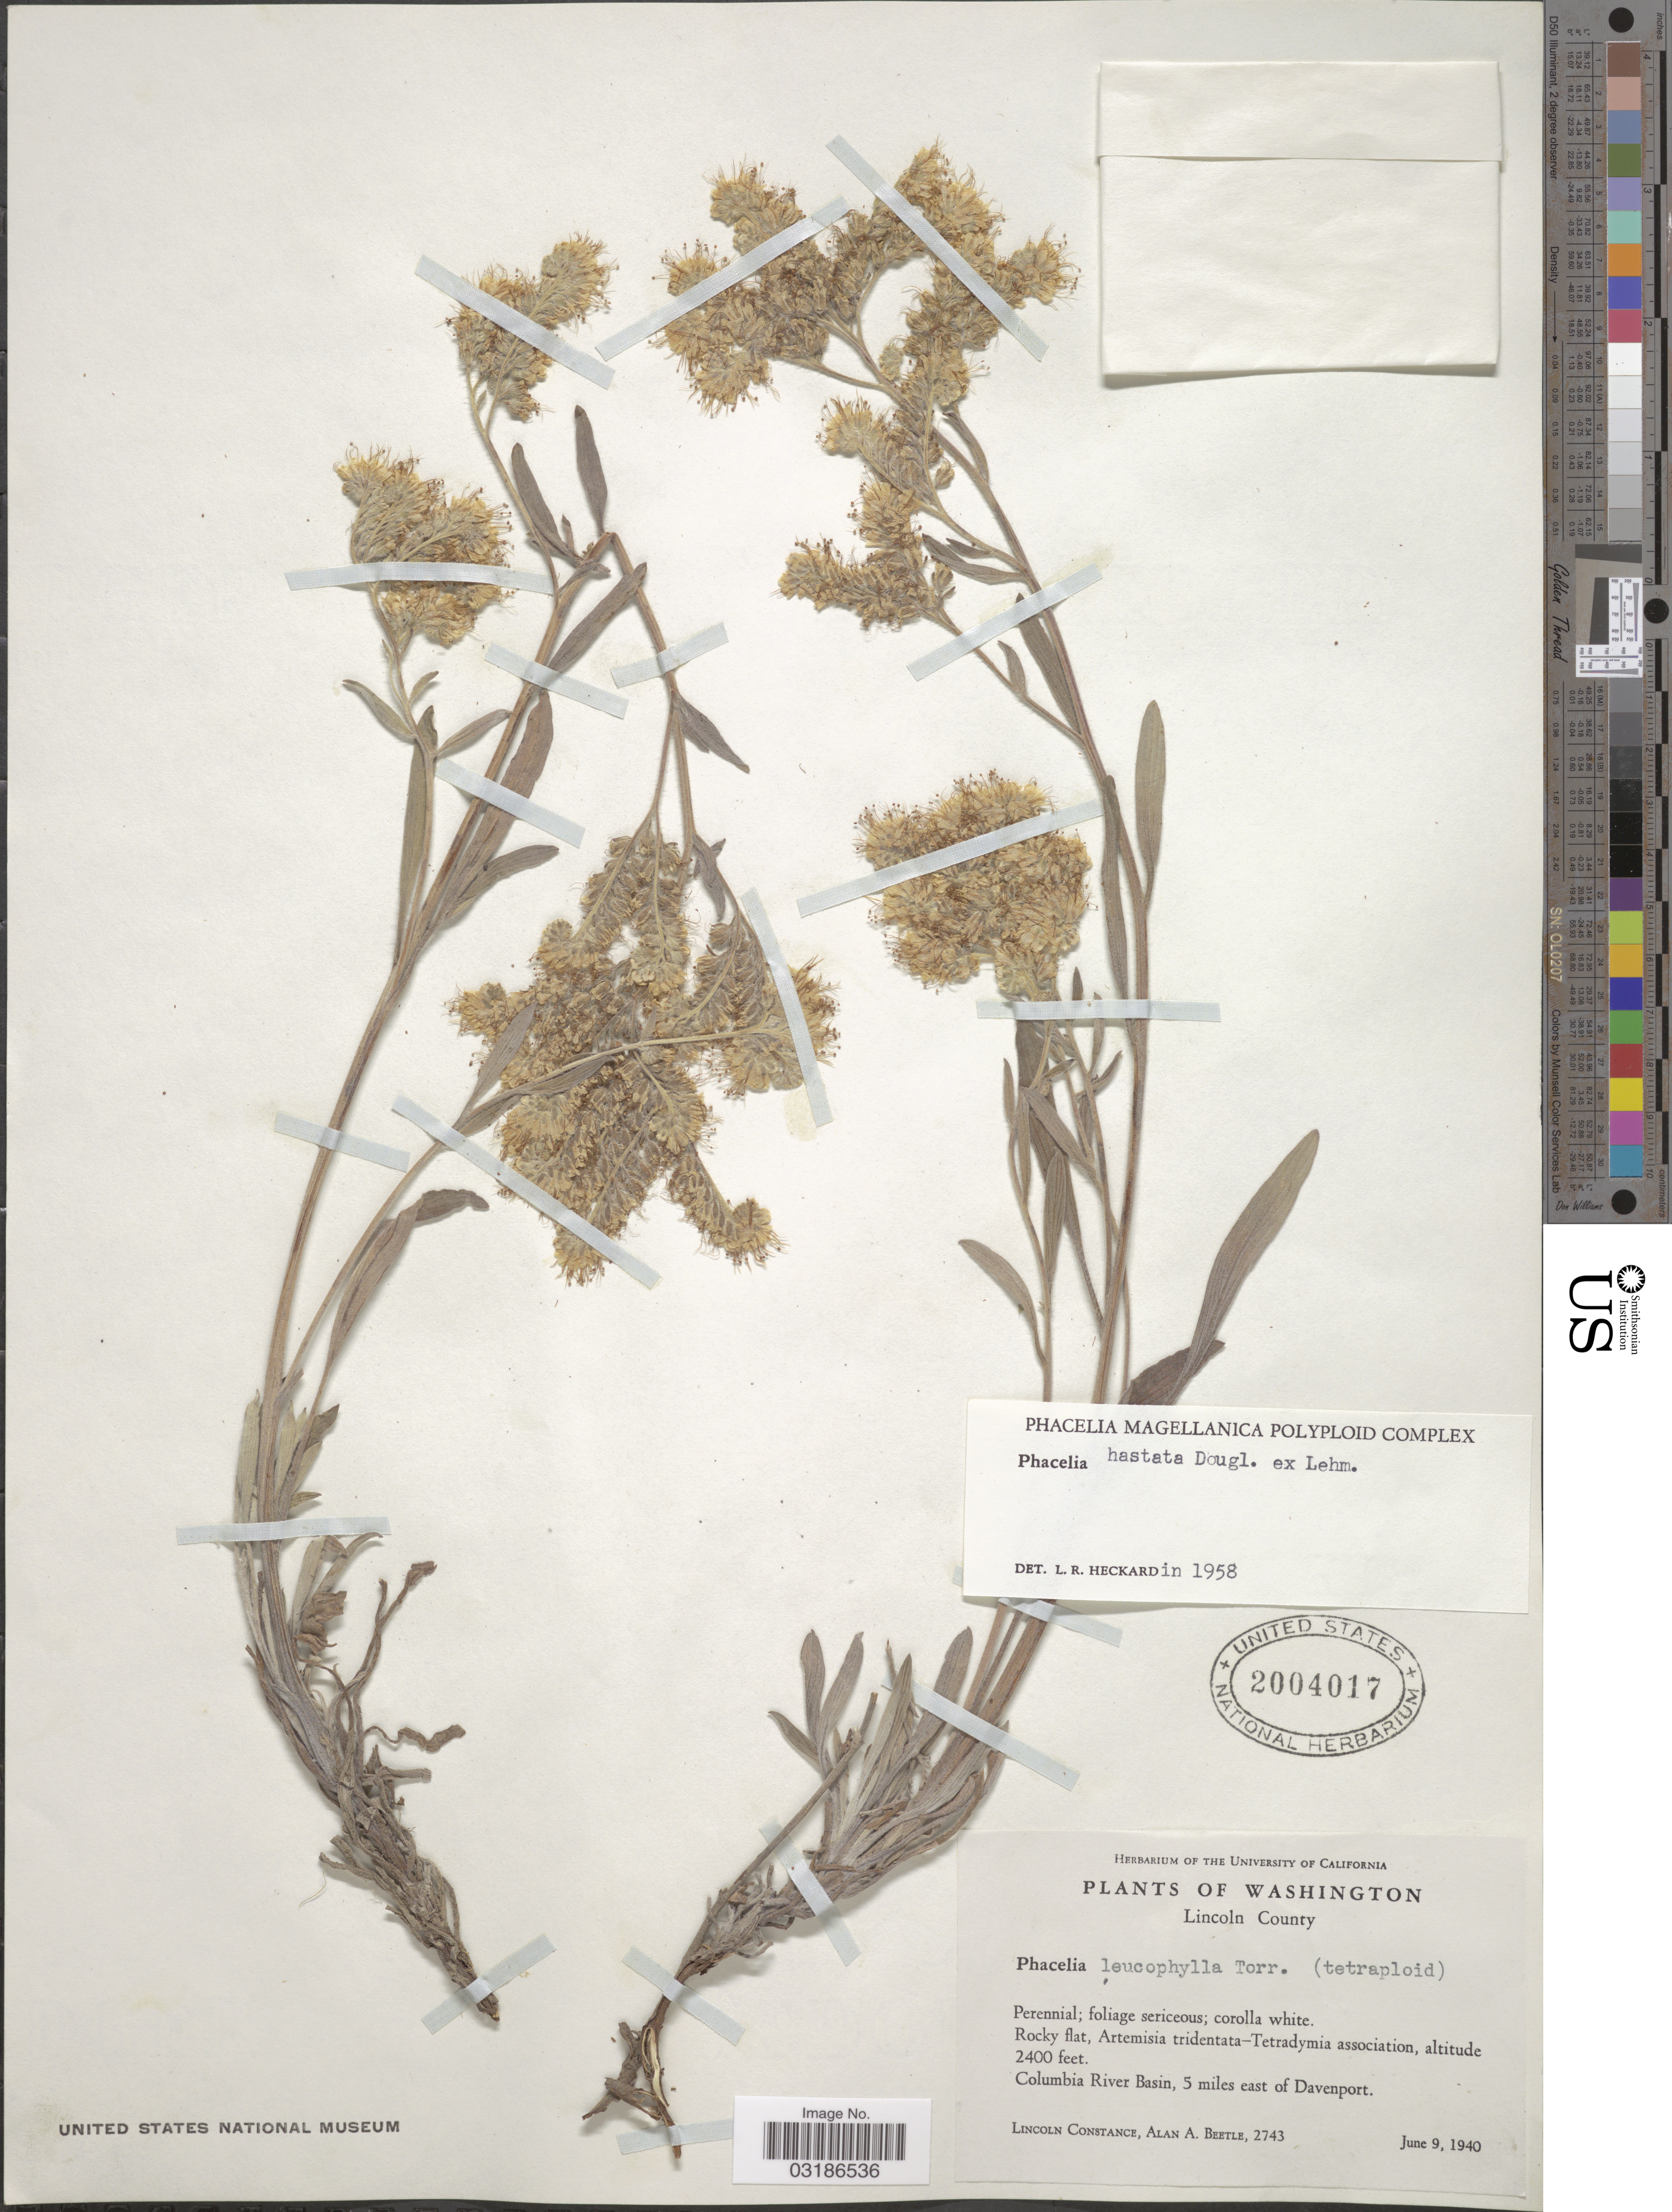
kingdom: Plantae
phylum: Tracheophyta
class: Magnoliopsida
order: Boraginales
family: Hydrophyllaceae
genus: Phacelia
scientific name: Phacelia hastata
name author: Douglas ex Lehm.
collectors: L. Constance & A. A. Beetle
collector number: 2743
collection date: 1940-06-09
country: United States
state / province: Washington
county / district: Lincoln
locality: Lincoln County, Columbia River Basin, 5 miles east of Davenport.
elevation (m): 732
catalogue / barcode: US 2004017